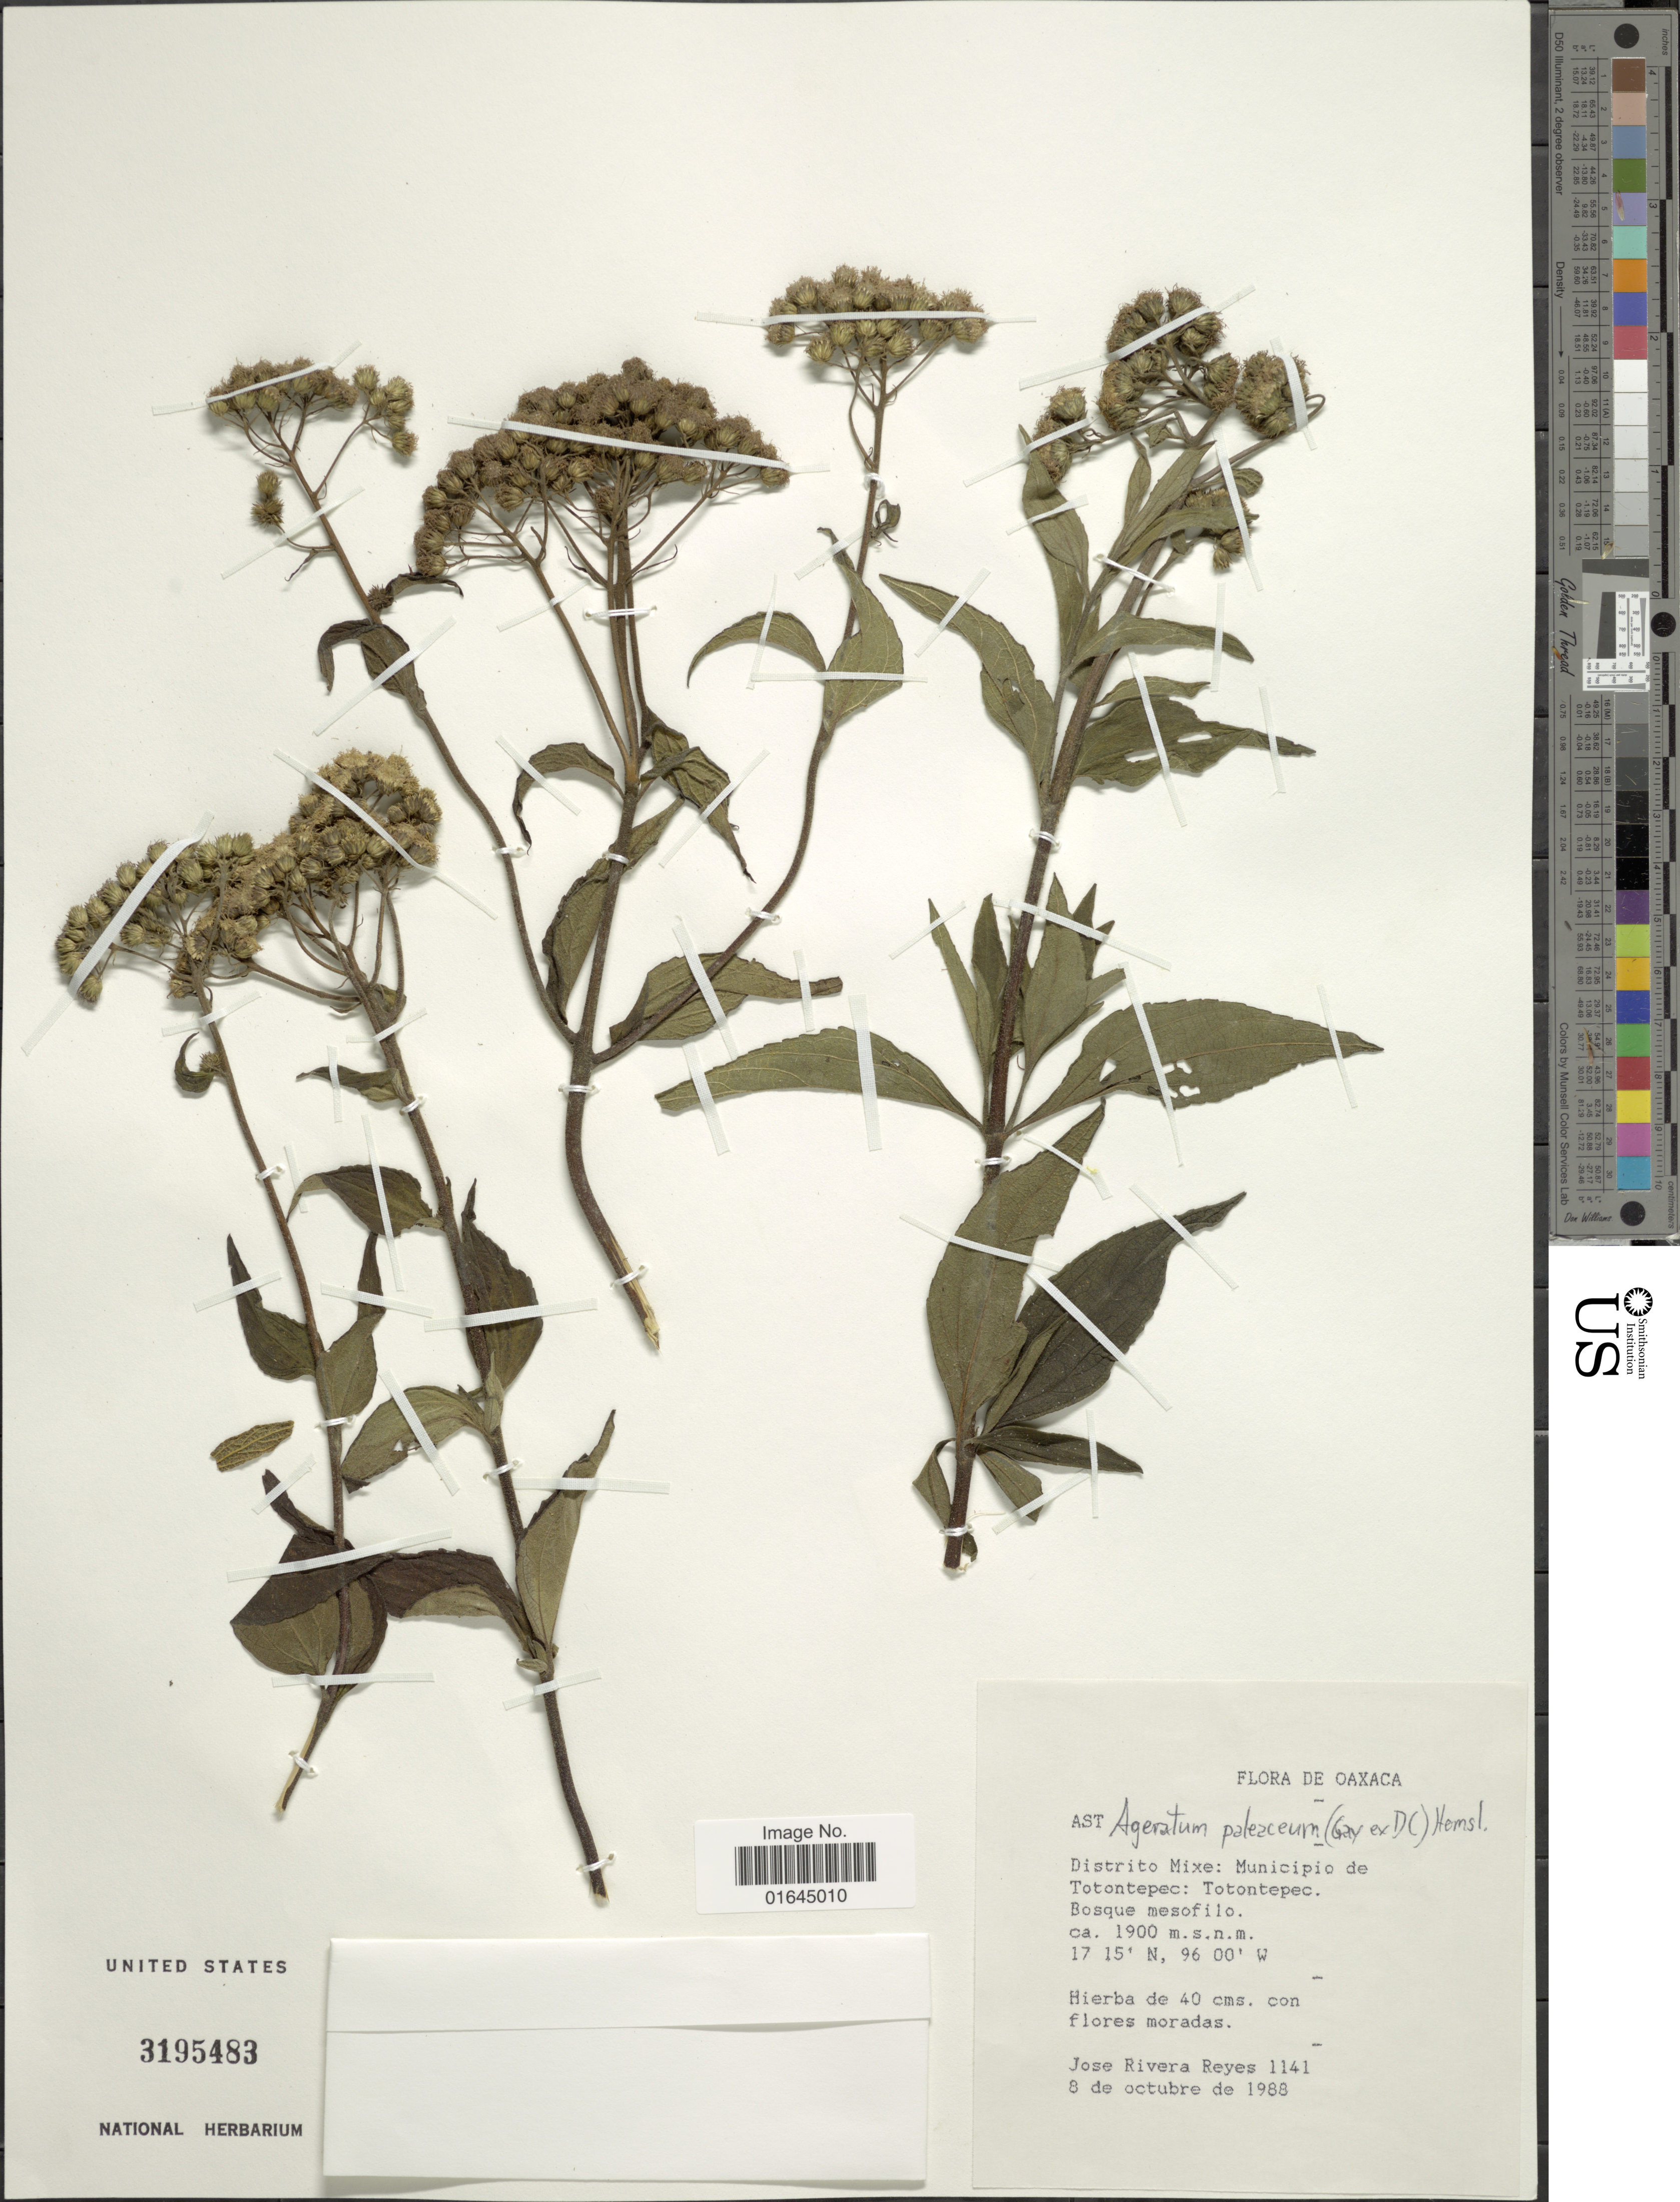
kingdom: Plantae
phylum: Tracheophyta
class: Magnoliopsida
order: Asterales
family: Asteraceae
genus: Ageratum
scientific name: Ageratum paleaceum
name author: (DC.) Hemsl.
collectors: J. Reyes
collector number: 1141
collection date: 1988-10-08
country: Mexico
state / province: Oaxaca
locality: Distrito Mix: Municipio de Totontepec: Totontepec. Bosque mesofilo.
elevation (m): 1900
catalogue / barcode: US 3195483